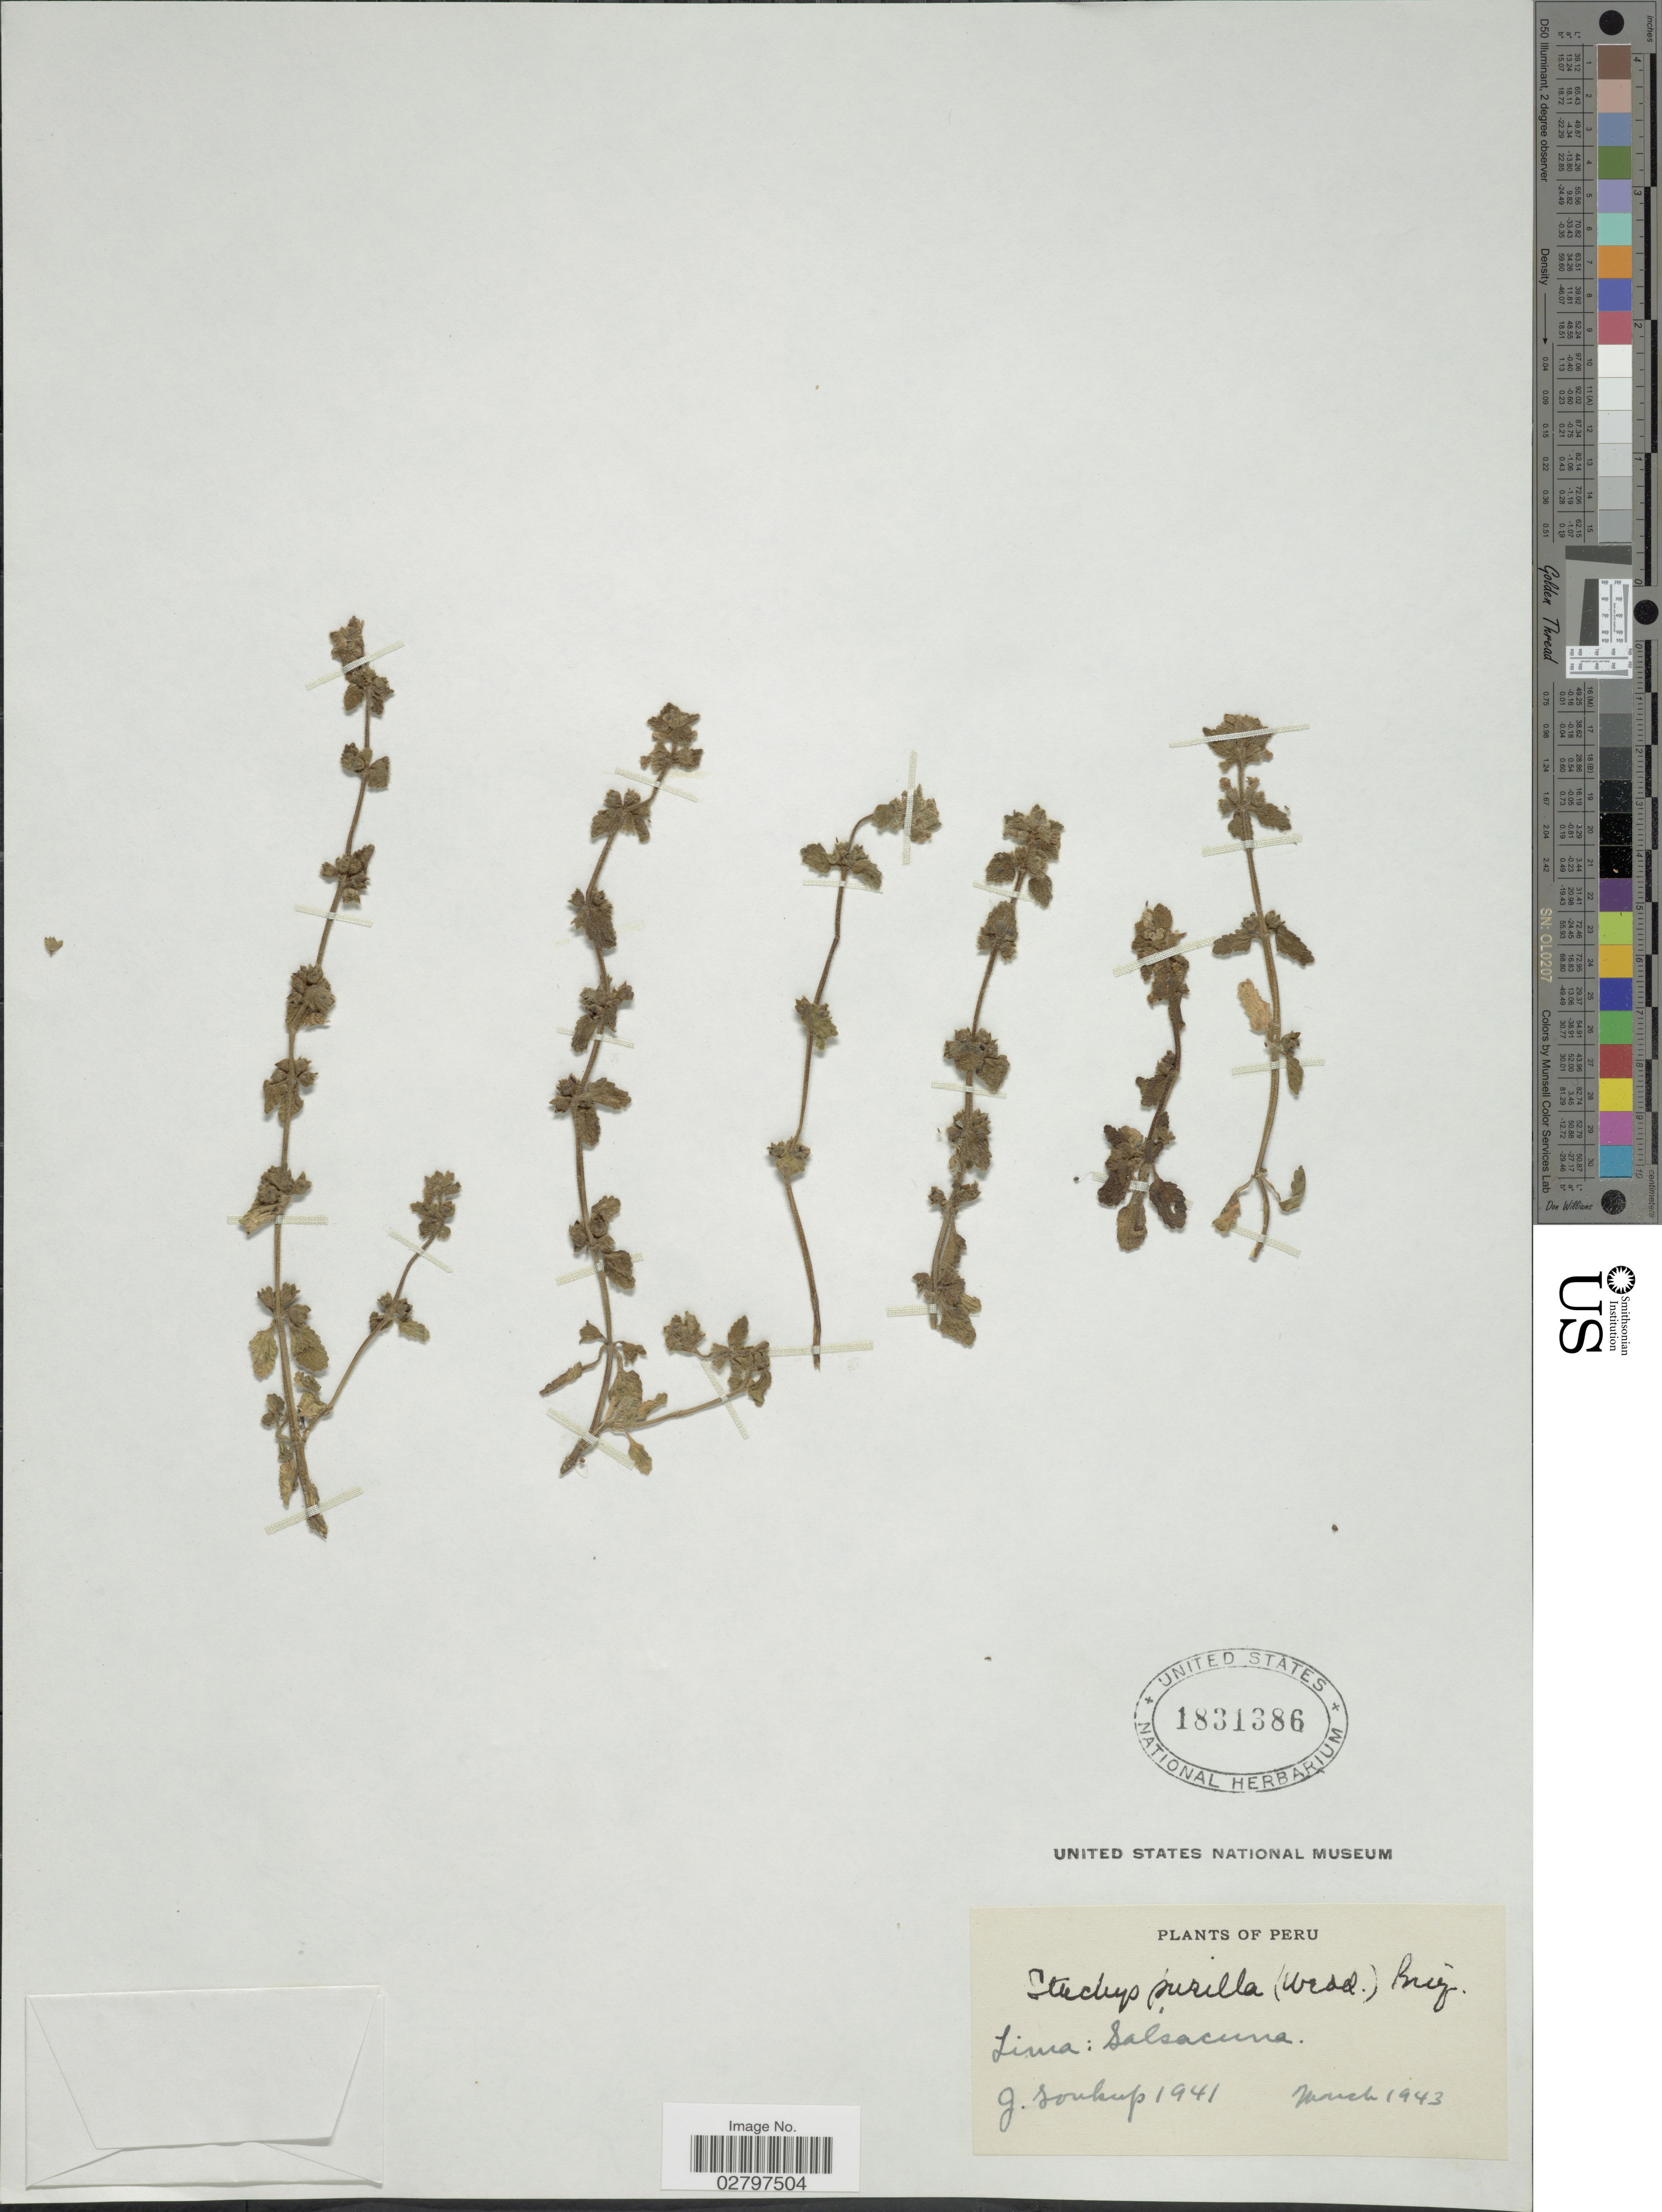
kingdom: Plantae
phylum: Tracheophyta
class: Magnoliopsida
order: Lamiales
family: Lamiaceae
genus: Stachys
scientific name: Stachys pusilla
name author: (Wedd.) Briq.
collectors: J. Soukup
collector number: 1941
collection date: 1943-03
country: Peru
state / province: Lima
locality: Salsacuna.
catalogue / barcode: US 1831386